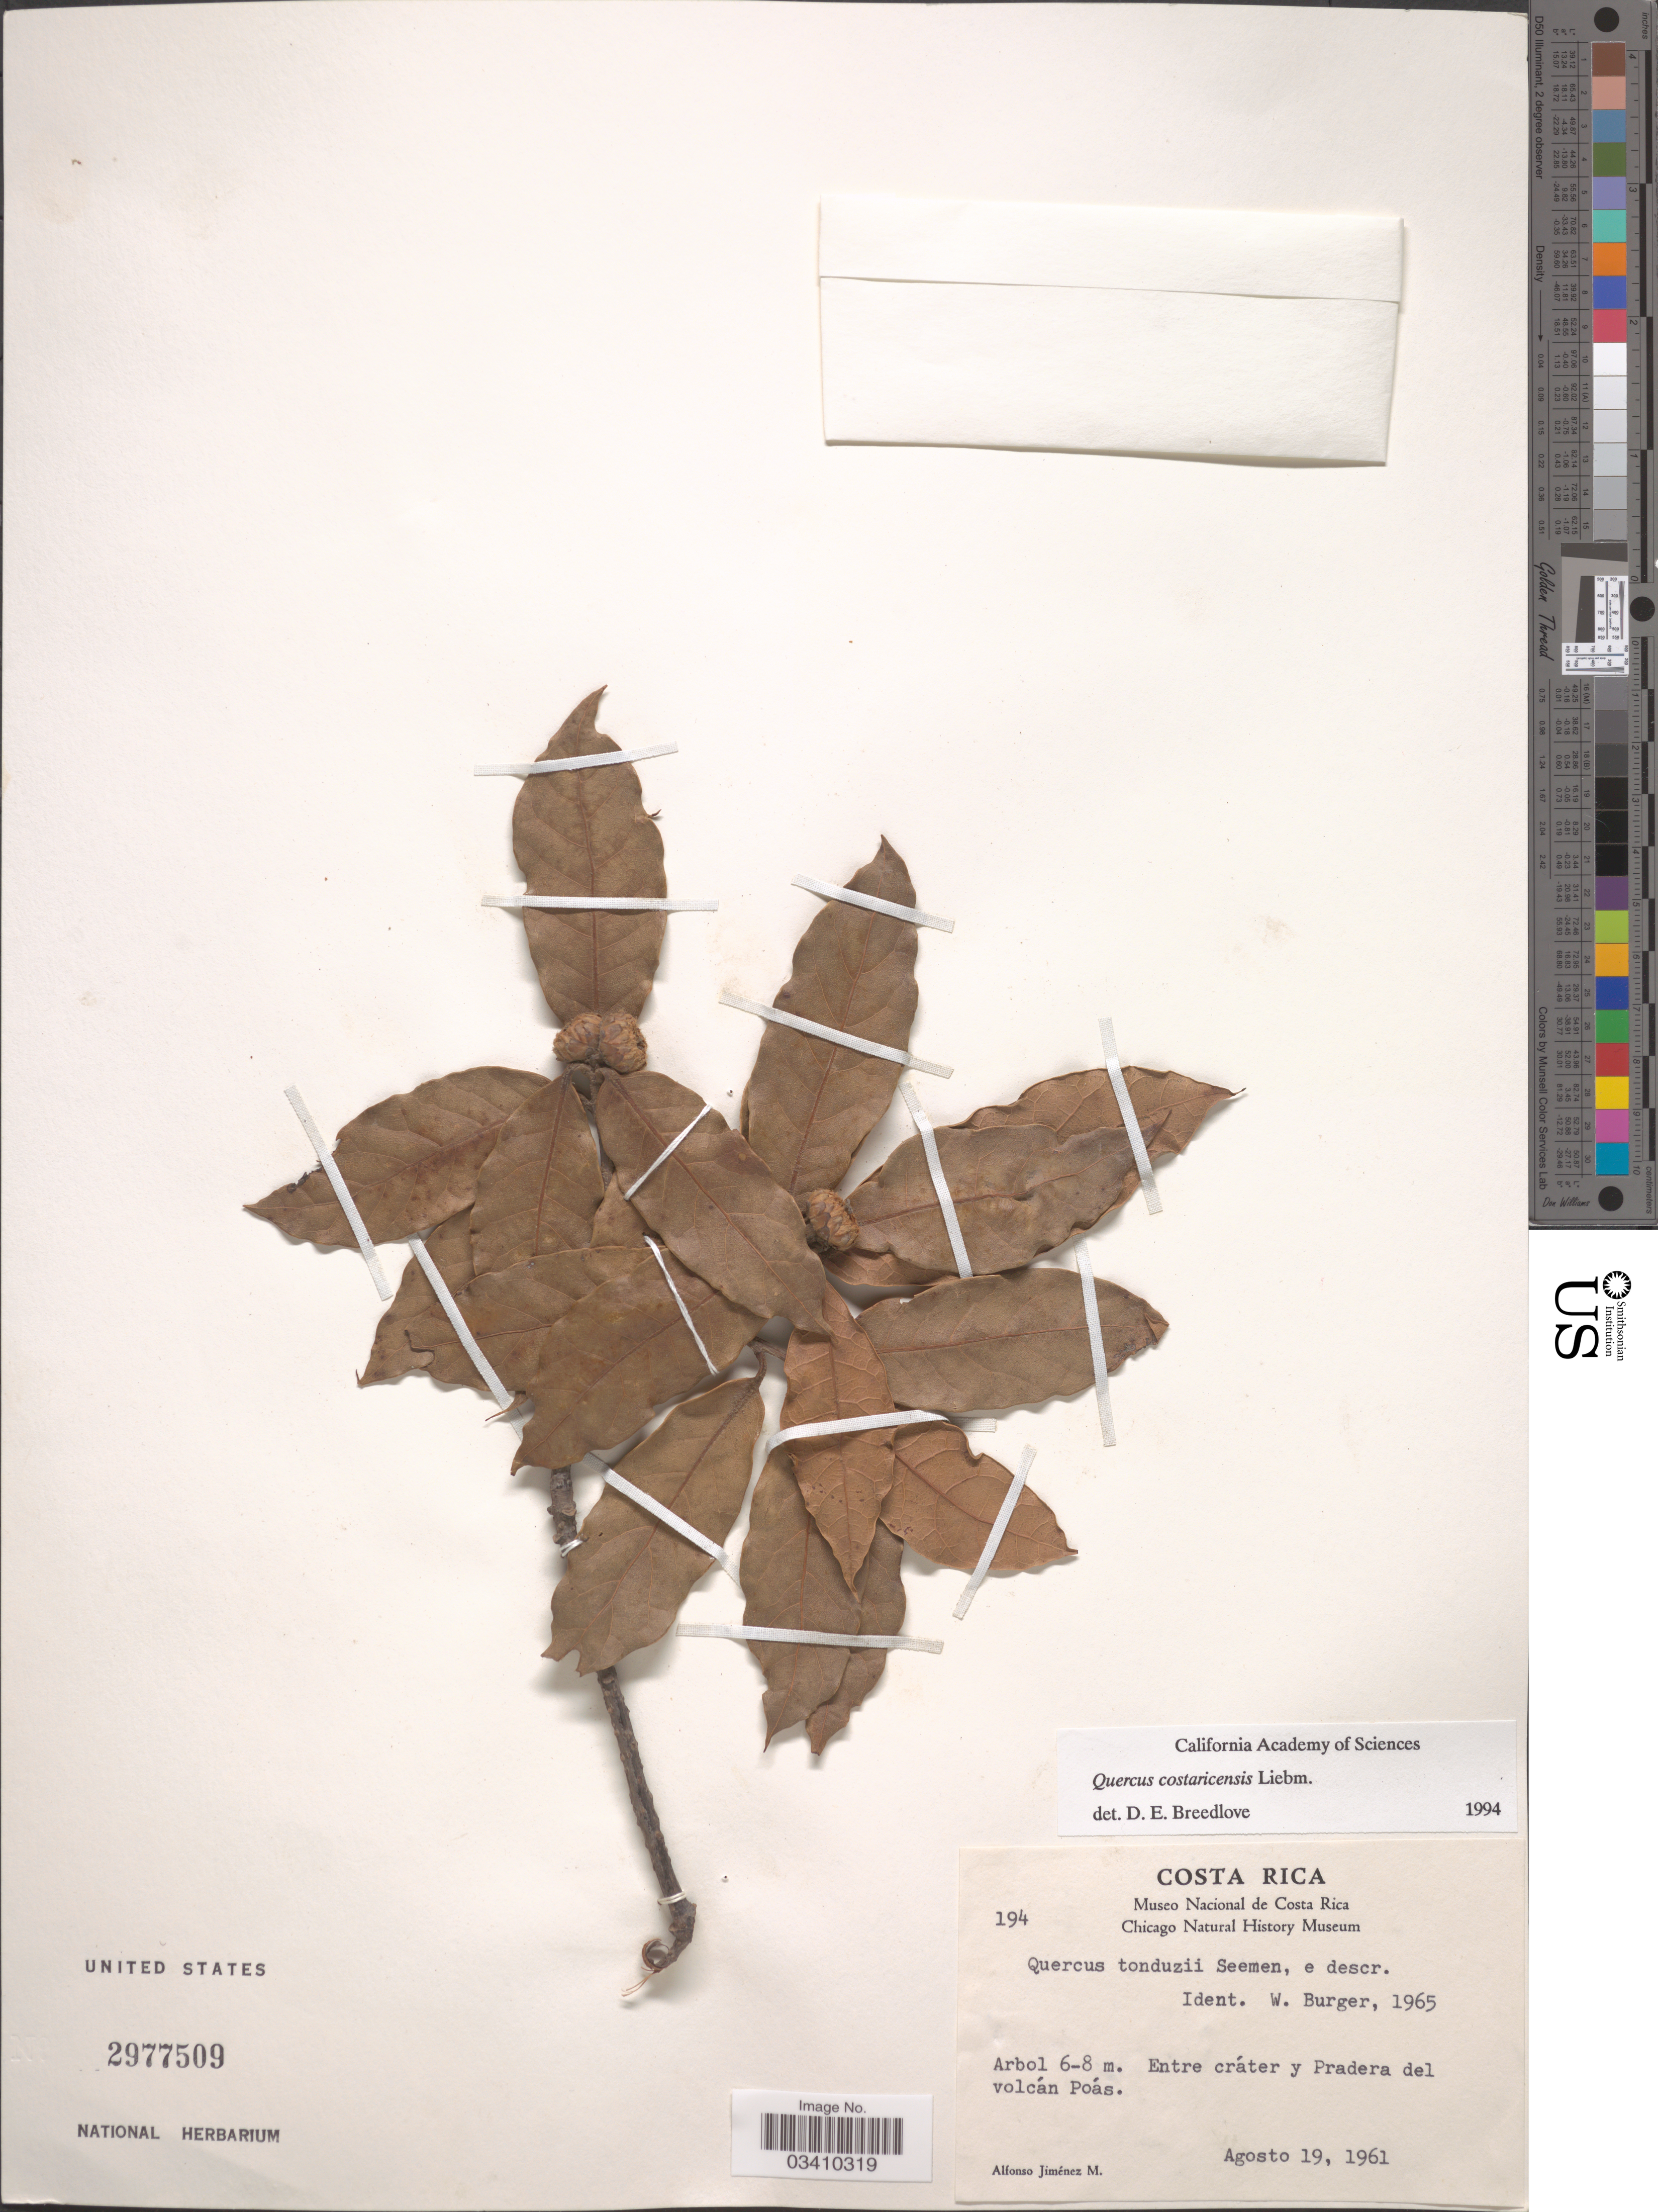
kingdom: Plantae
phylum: Tracheophyta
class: Magnoliopsida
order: Fagales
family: Fagaceae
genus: Quercus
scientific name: Quercus costaricensis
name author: Liebm.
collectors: A. Jimenez M.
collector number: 194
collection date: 1961-08-19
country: Costa Rica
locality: Entre cráter y Pradera del volcán Poás.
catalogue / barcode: US 2977509